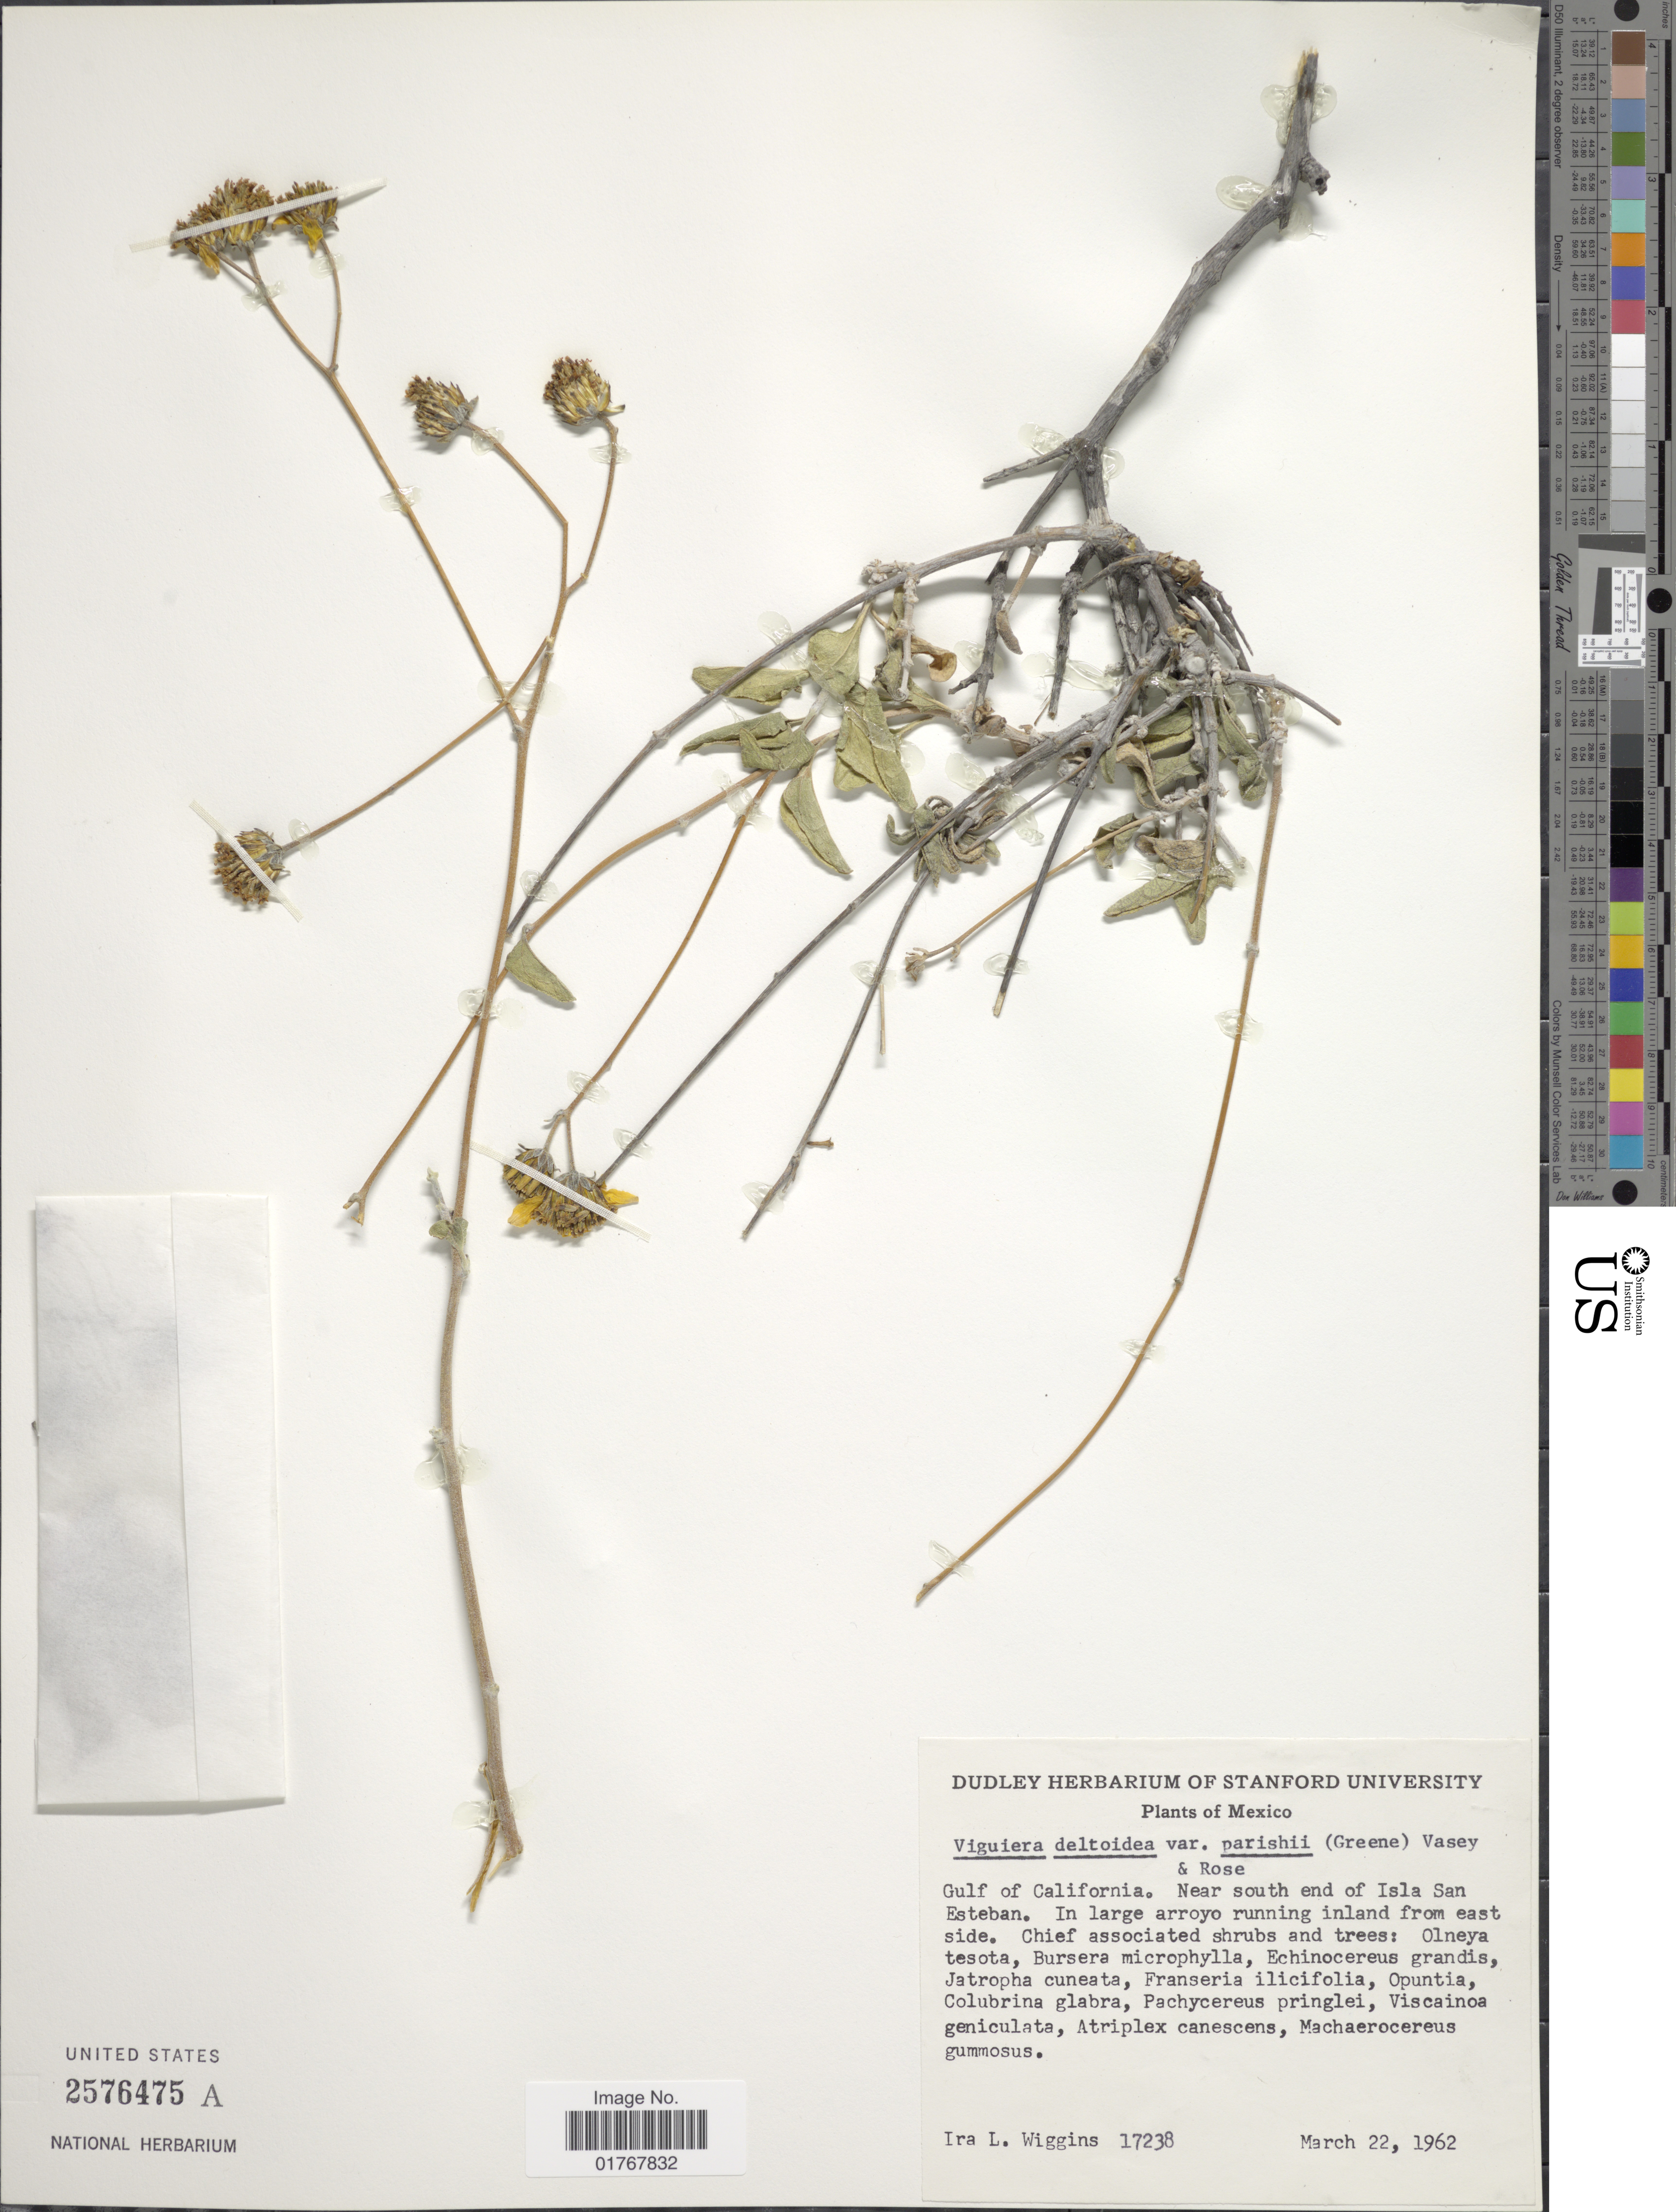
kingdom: Plantae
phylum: Tracheophyta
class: Magnoliopsida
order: Asterales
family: Asteraceae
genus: Viguiera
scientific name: Viguiera deltoidea var. parishii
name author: (Greene) Vasey & Rose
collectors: I. L. Wiggins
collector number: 17238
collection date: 1962-03-22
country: Mexico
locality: Gulf of California.Near south end of Isla San Esteban. In large arroyo running inland from east side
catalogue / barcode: US 2576475A